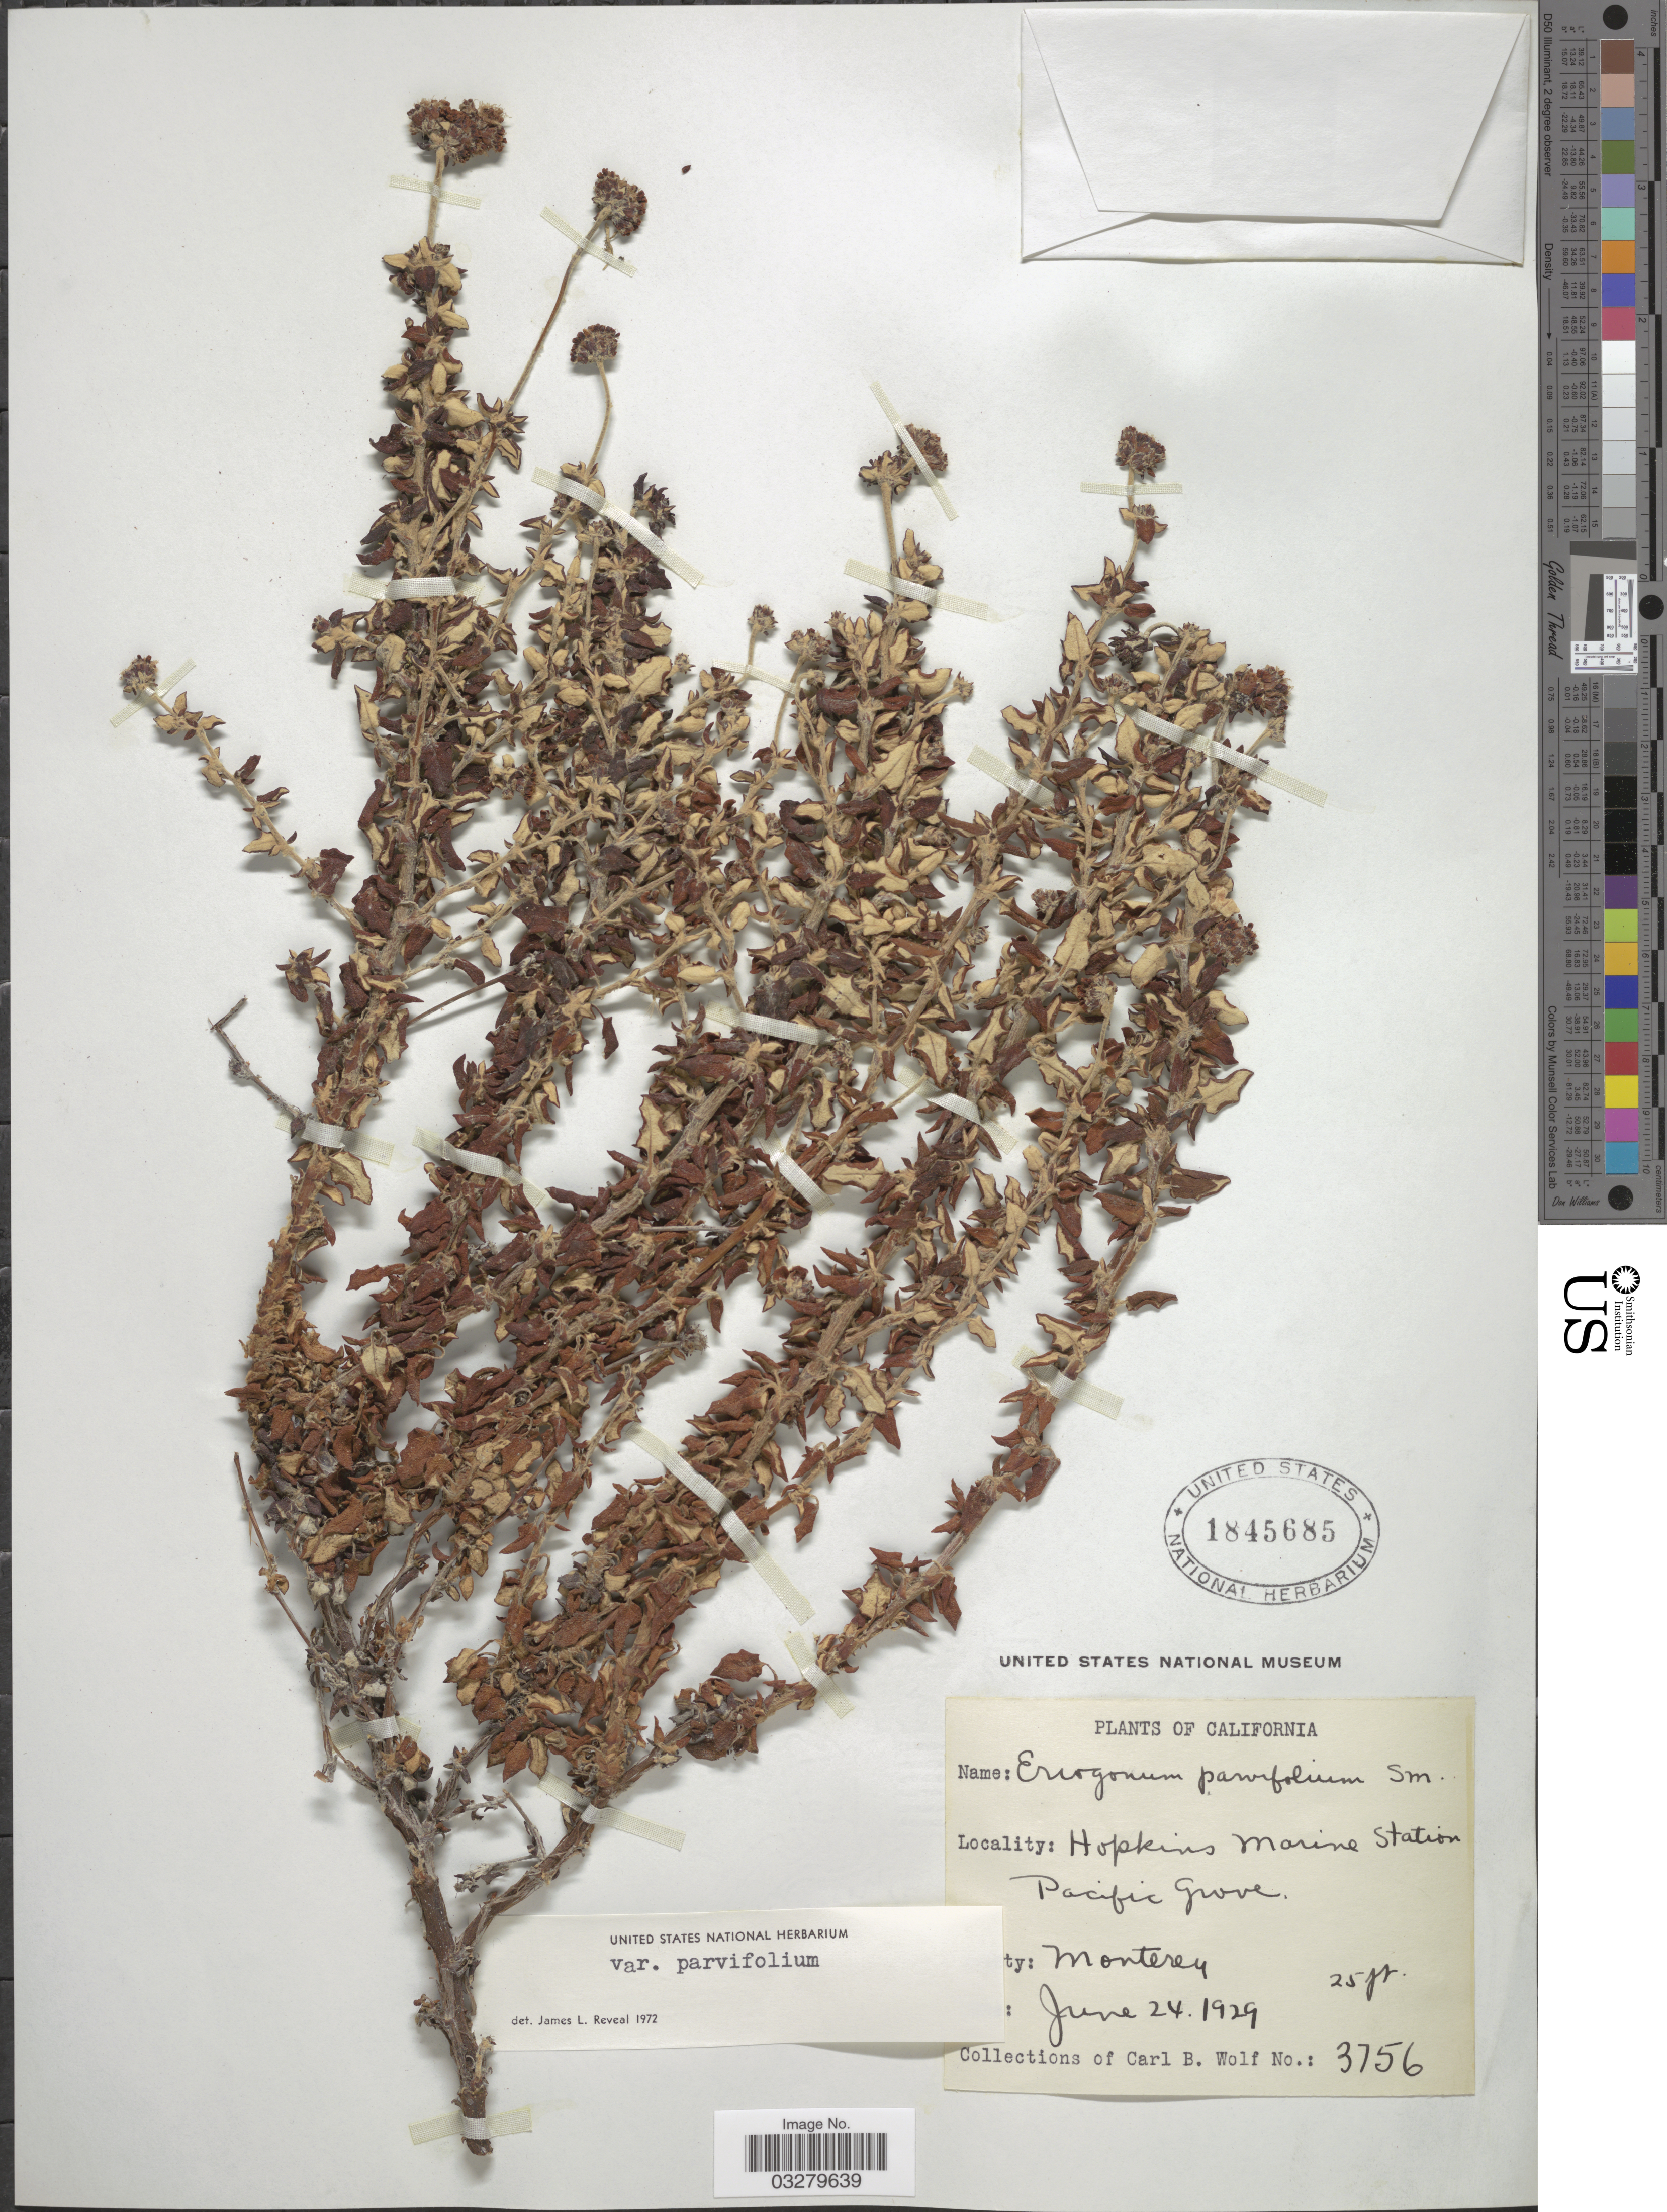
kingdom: Plantae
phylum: Tracheophyta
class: Magnoliopsida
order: Caryophyllales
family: Polygonaceae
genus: Eriogonum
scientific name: Eriogonum parviflorum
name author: Nutt.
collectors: C. B. Wolf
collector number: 3756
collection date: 1929-06-24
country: United States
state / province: California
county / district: Monterey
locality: Hopkins Marine Station Pacific Grove. County: Monterey.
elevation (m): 8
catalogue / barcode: US 1845685